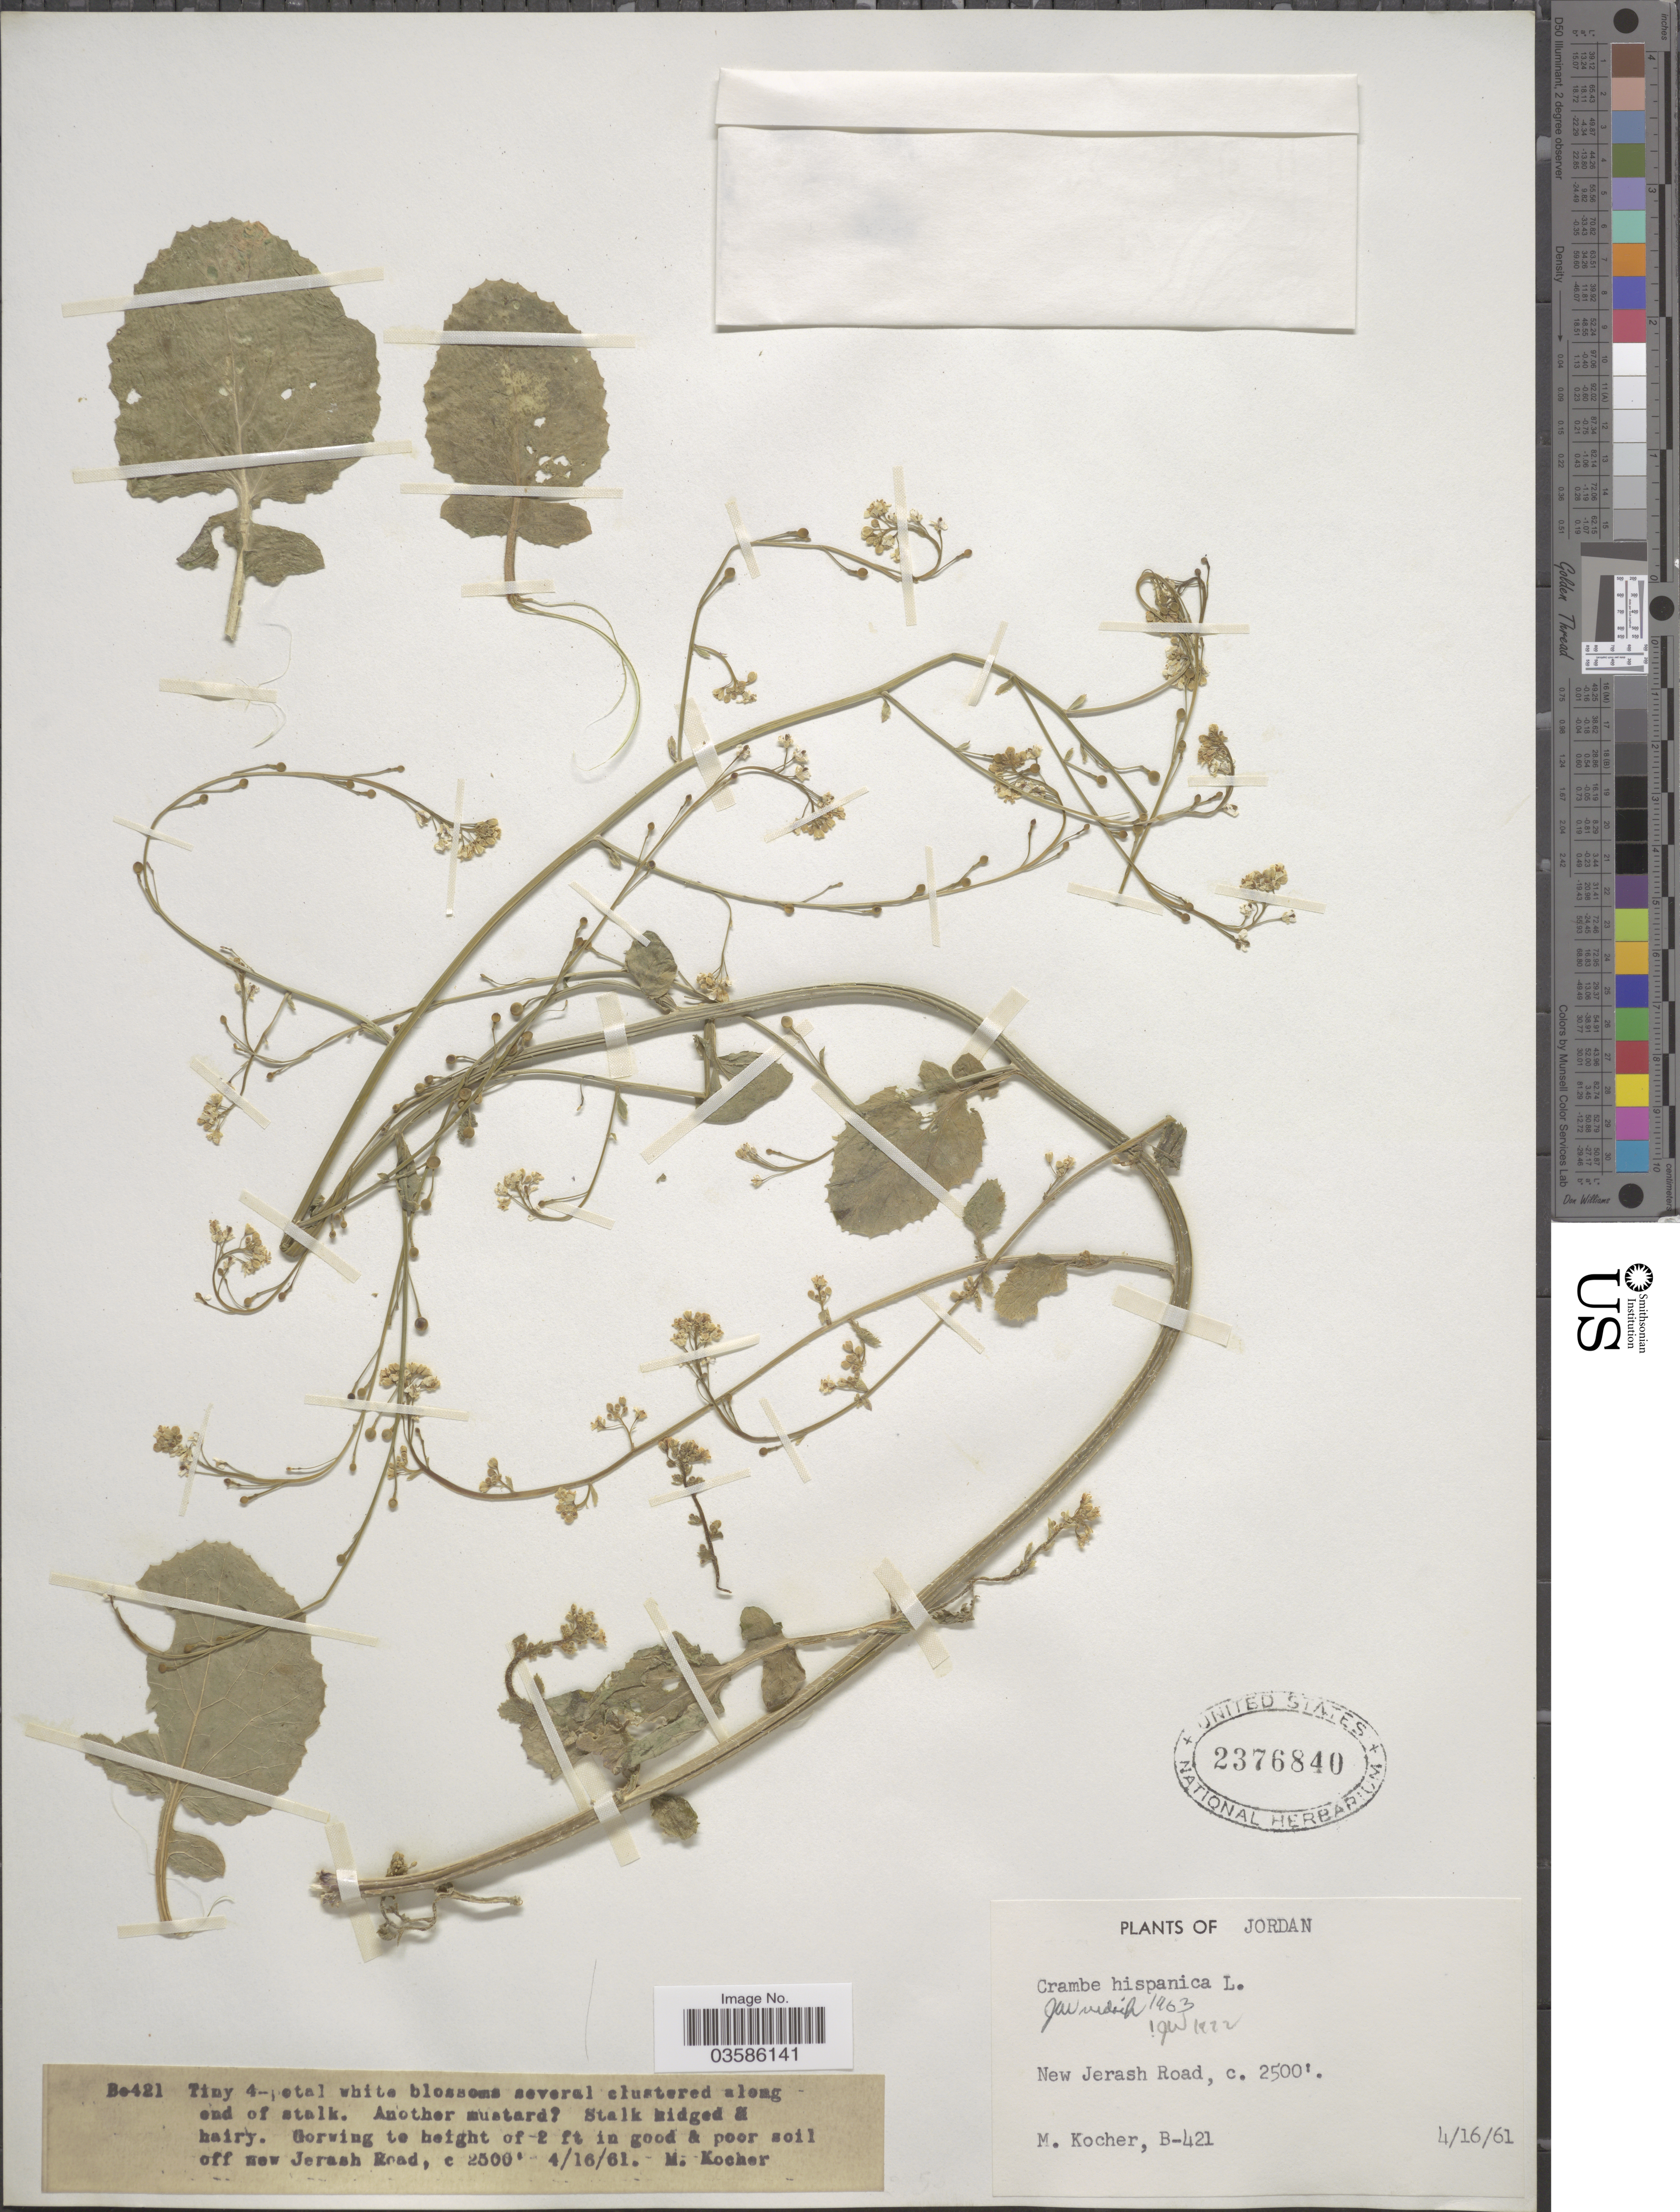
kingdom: Plantae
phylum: Tracheophyta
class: Magnoliopsida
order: Brassicales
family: Brassicaceae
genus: Crambe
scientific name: Crambe hispanica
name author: L.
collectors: M. Kocher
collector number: B-421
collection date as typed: Transcribed d/m/y: 16/4/61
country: Jordan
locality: New Jerash Road.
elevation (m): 762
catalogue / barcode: US 2376840